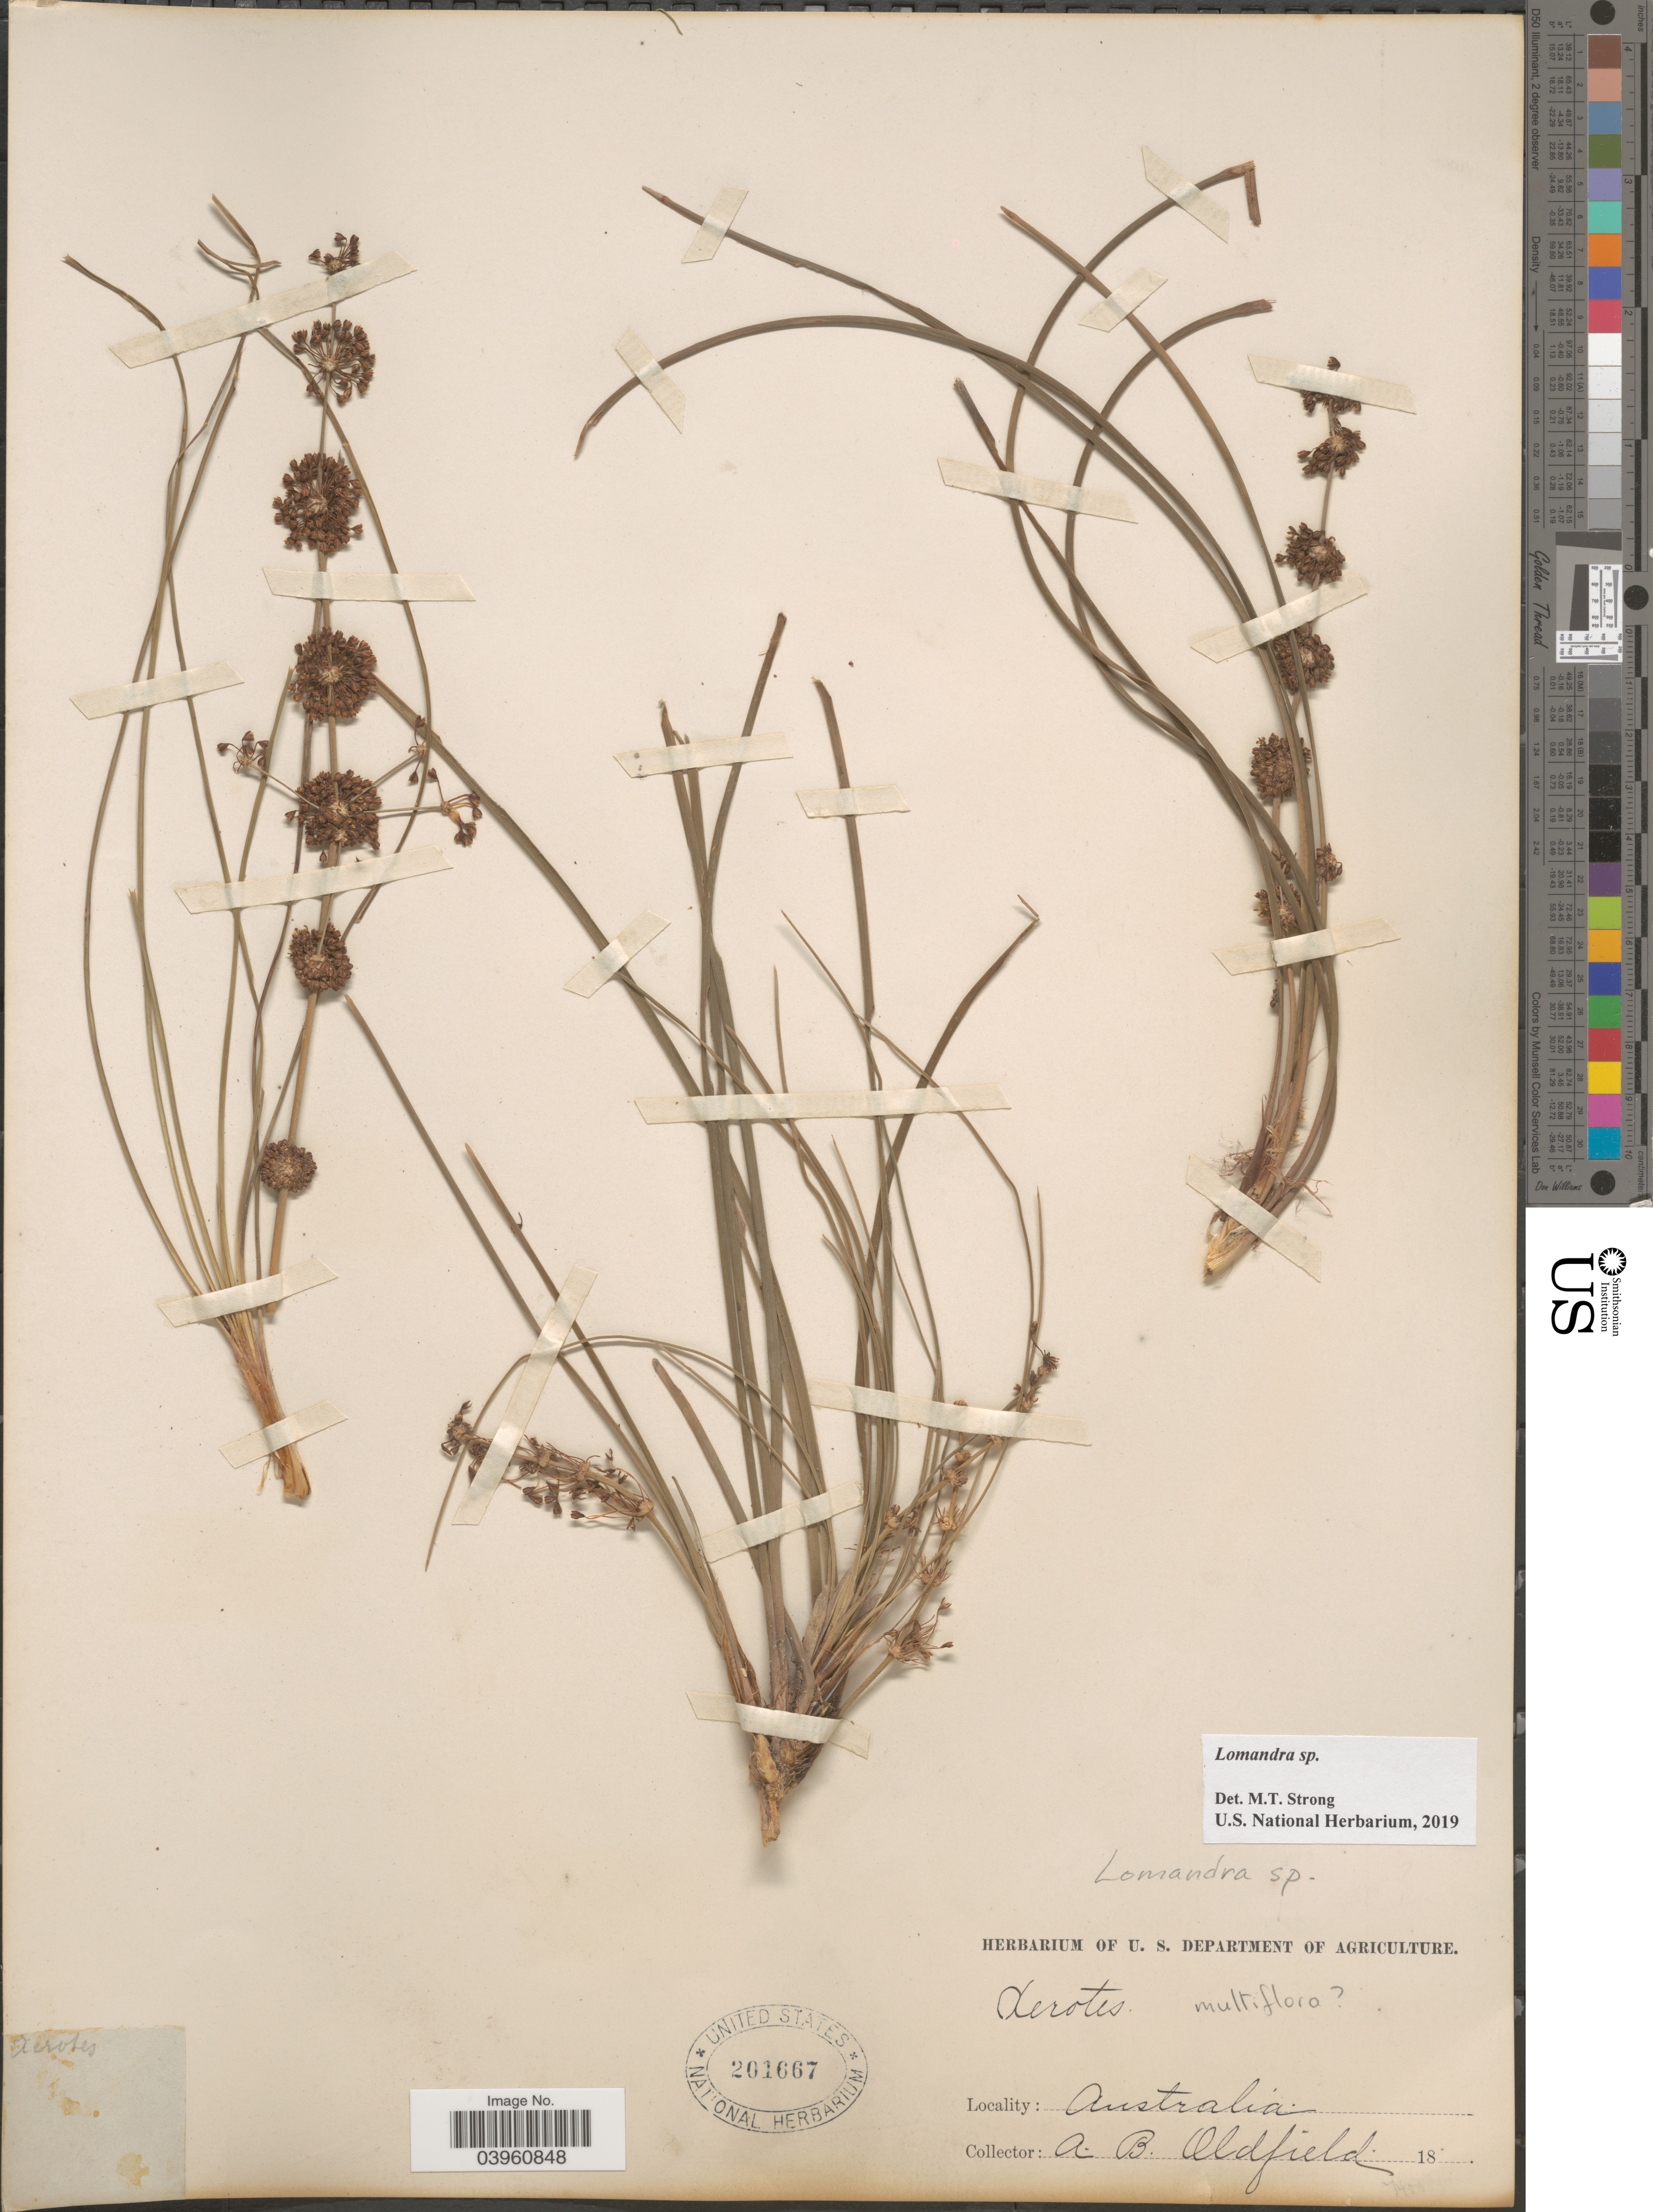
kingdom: Plantae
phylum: Tracheophyta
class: Liliopsida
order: Asparagales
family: Asparagaceae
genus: Lomandra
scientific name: Lomandra sp.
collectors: A. Oldfield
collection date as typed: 18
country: Australia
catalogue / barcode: US 201667